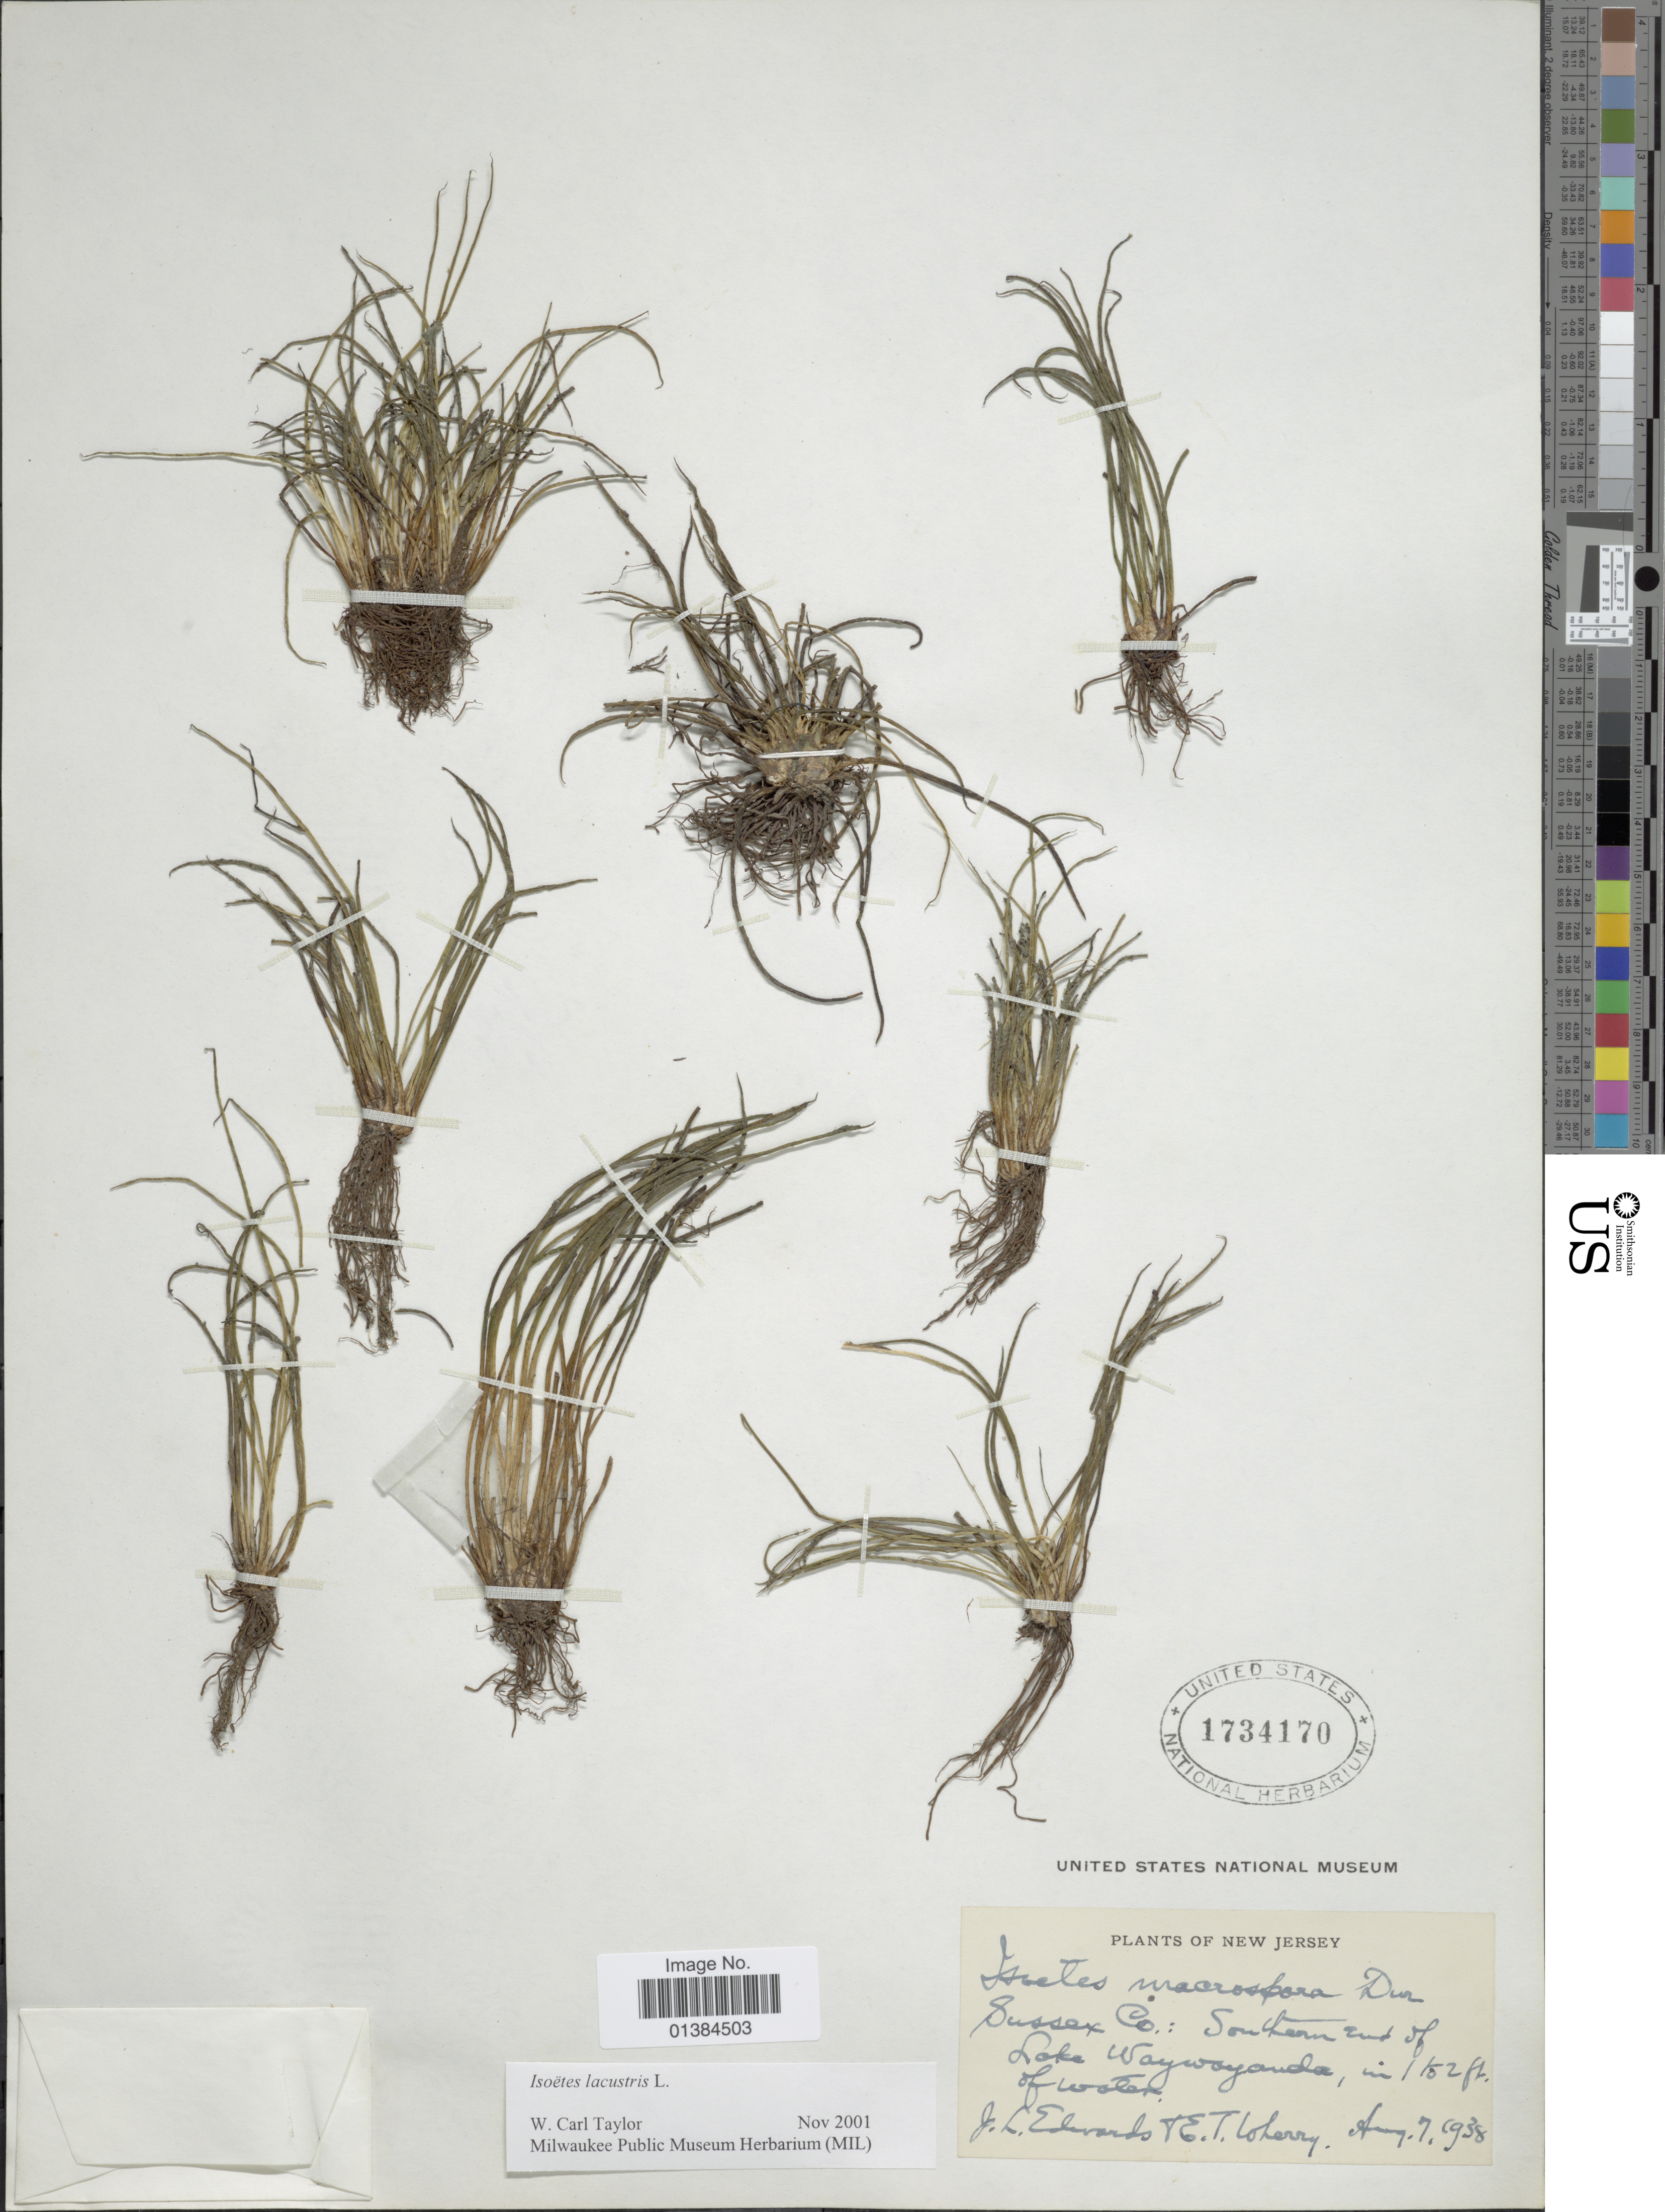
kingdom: Plantae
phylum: Tracheophyta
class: Lycopodiopsida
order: Isoetales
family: Isoetaceae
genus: Isoetes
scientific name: Isoetes lacustris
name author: L.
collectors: J. Edwards & E. T. Wherry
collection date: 1938-08-07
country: United States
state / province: New Jersey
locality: Sussex Co.: Southern end of Lake Waywayanda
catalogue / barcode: US 1734170